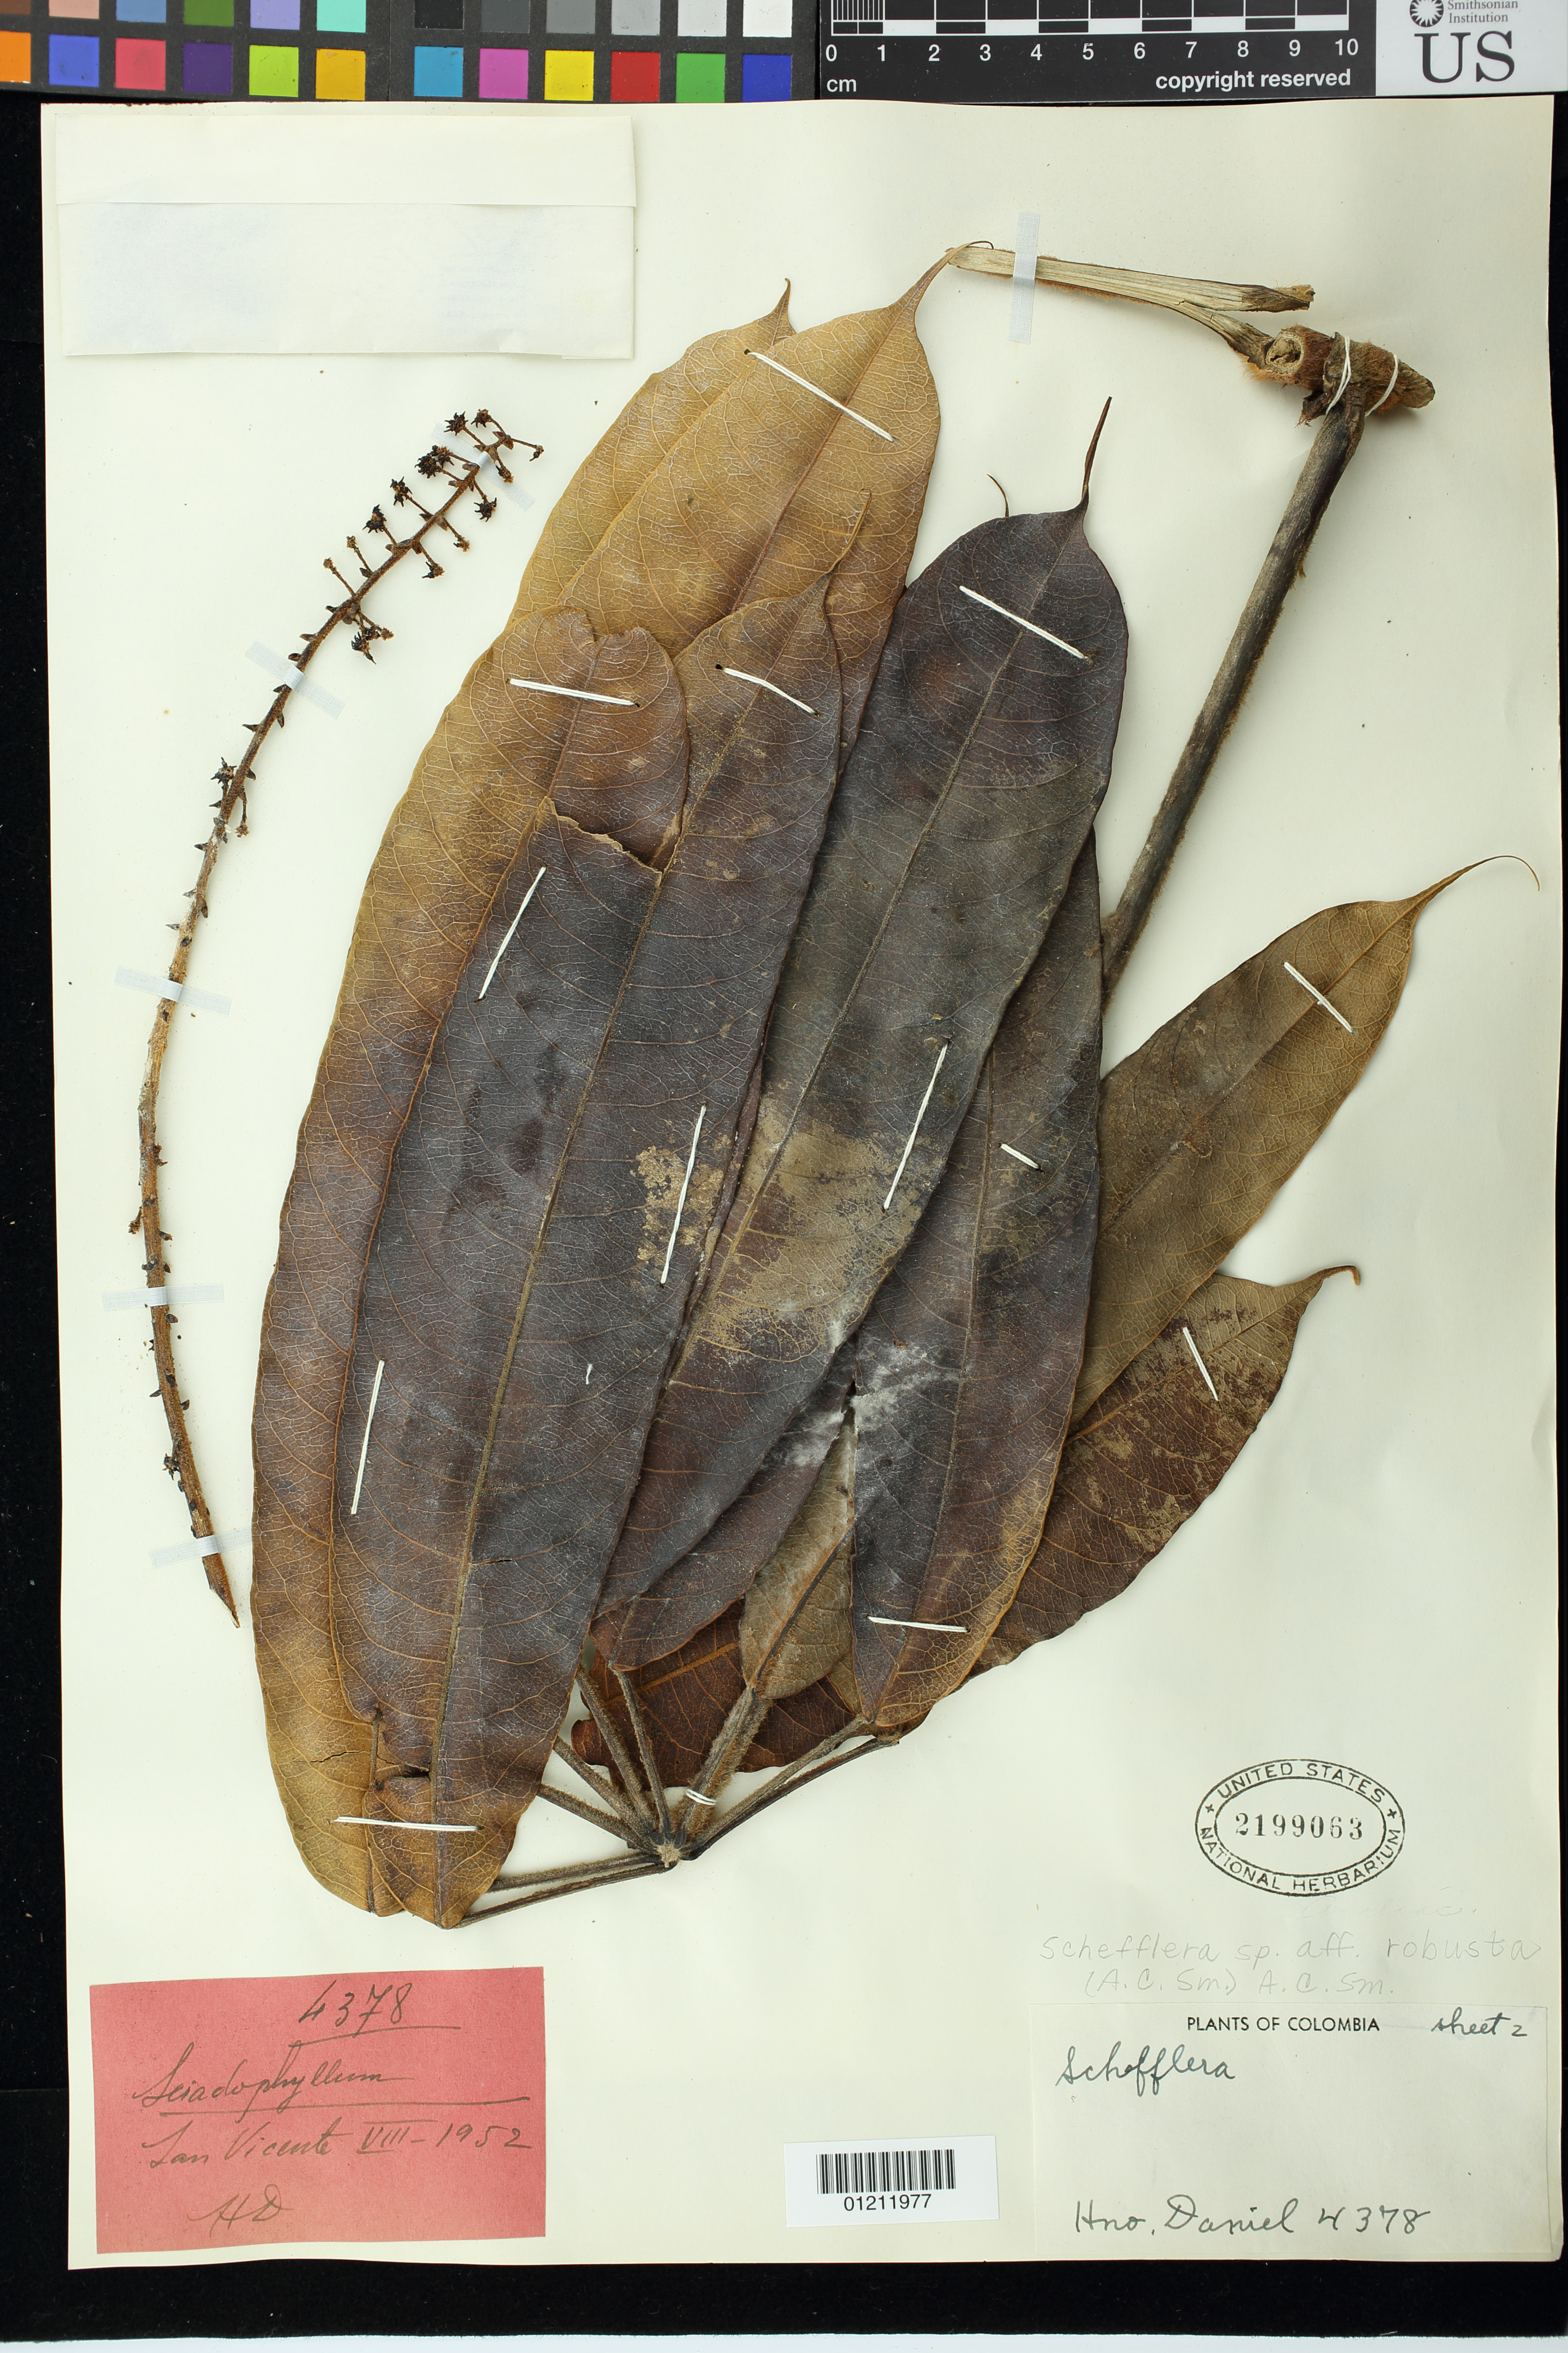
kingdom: Plantae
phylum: Tracheophyta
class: Magnoliopsida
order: Apiales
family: Araliaceae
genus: Schefflera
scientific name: Schefflera robusta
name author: (A.C. Sm.) A.C. Sm.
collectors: Bro. Daniel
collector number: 4378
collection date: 1952-08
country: Colombia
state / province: Antioquia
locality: San Vicente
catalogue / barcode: US 2199063